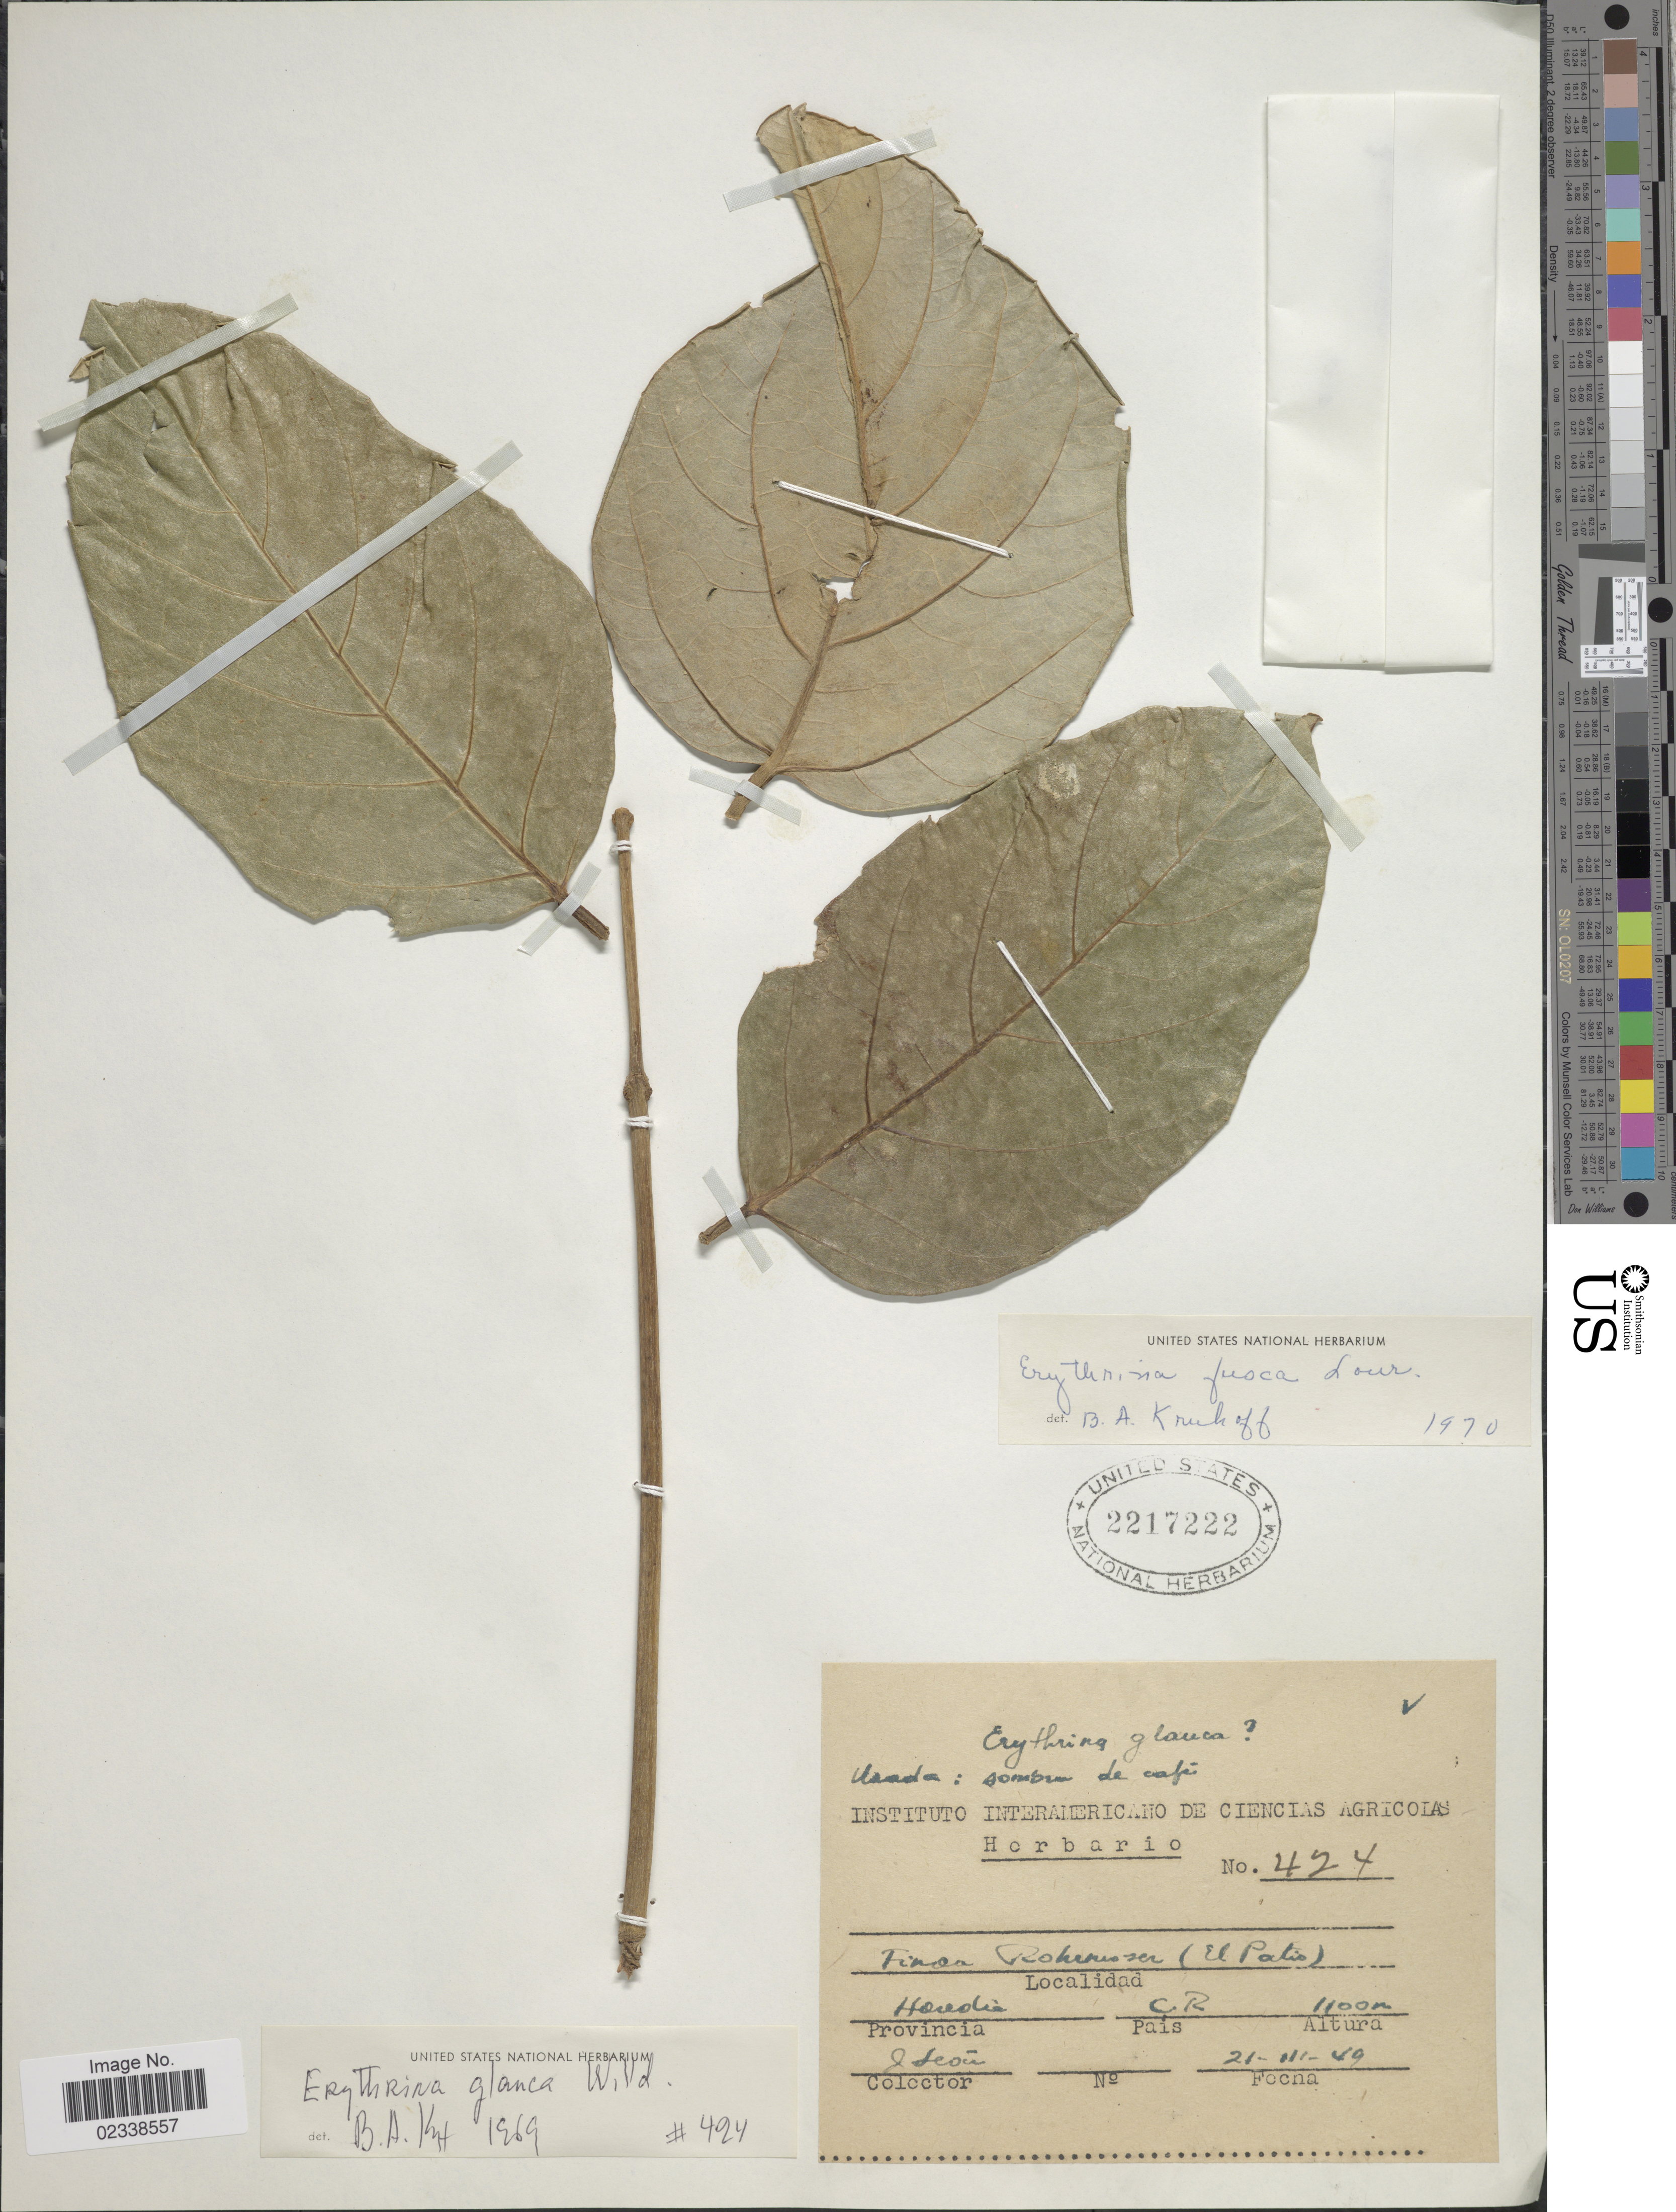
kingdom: Plantae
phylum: Tracheophyta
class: Magnoliopsida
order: Fabales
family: Fabaceae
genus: Erythrina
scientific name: Erythrina fusca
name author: Lour.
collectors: J. León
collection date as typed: Transcribed d/m/y: 21/3/49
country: Costa Rica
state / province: Heredia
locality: Finca Rohrmoser (El Patio), Provincia Heredia, C.R.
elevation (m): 1100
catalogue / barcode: US 2217222